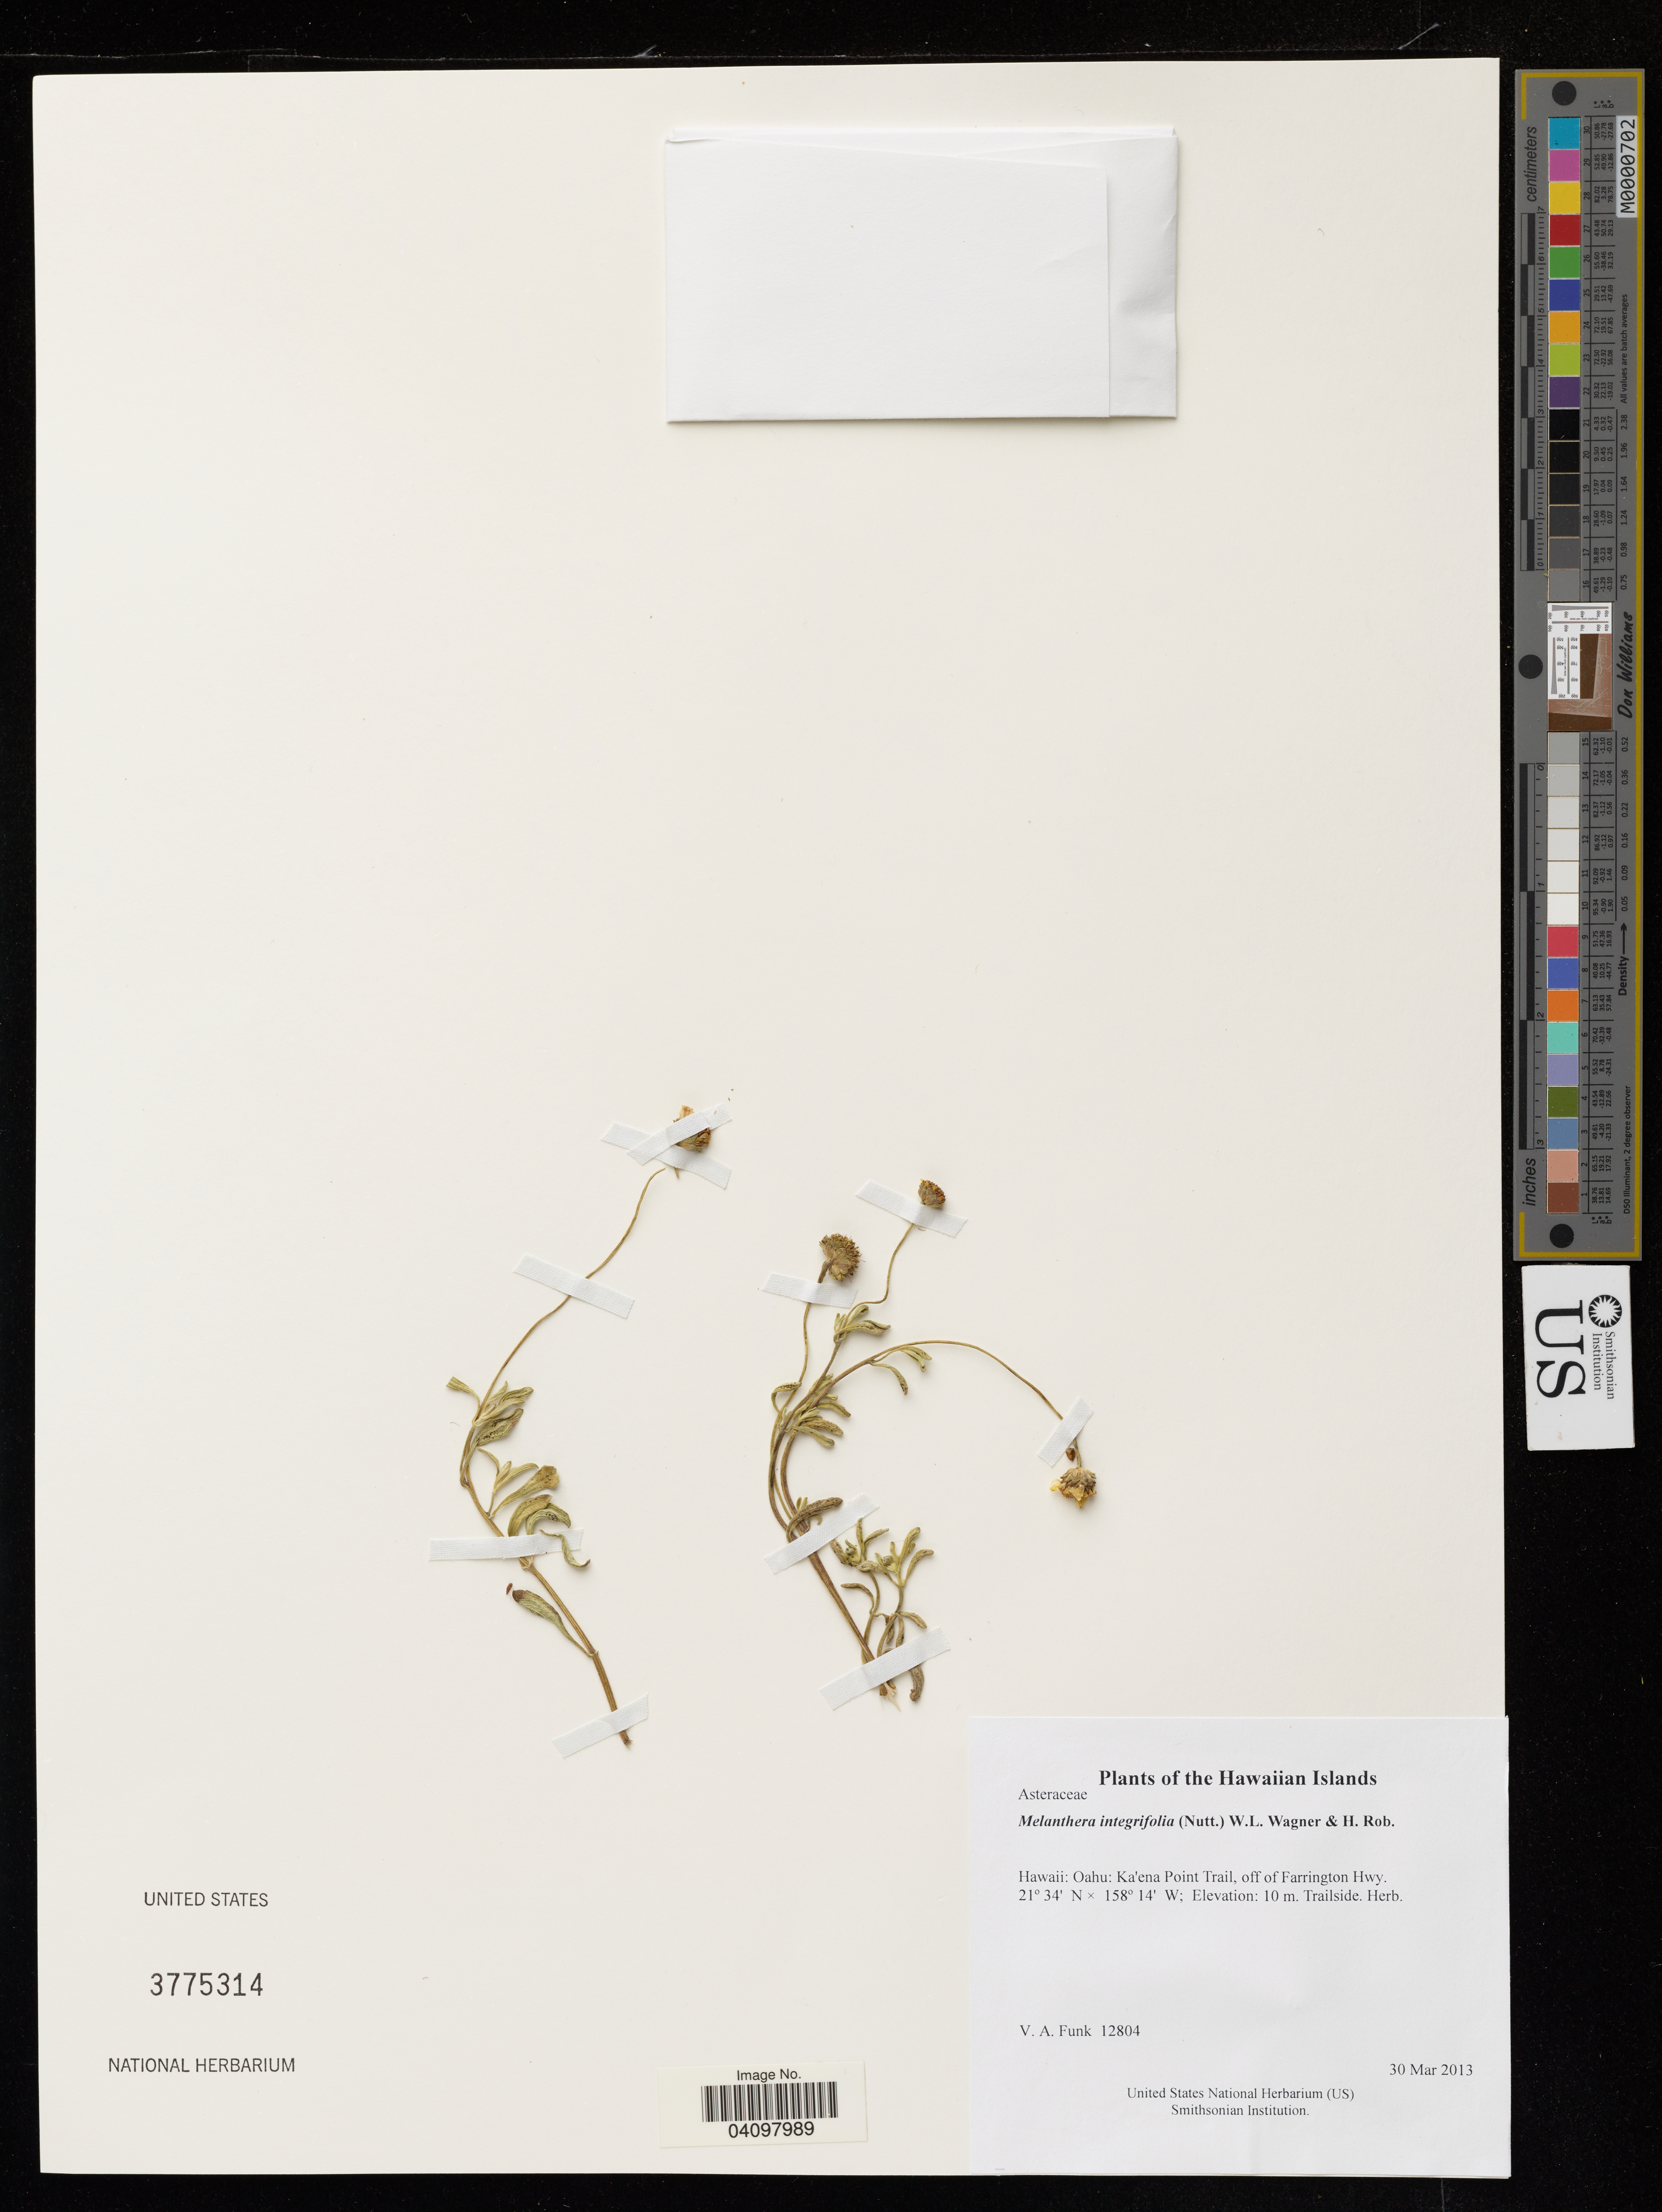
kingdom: Plantae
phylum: Tracheophyta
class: Magnoliopsida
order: Asterales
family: Asteraceae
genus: Melanthera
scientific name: Melanthera integrifolia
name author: (Nutt.) W.L. Wagner & H. Rob.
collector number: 12804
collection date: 2013-03-30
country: United States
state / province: Hawaii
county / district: Honolulu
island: Oahu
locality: Waialua, Ka'ena Point Trail, off of Farrington Hwy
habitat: Trailside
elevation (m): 10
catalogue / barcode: US 3775314